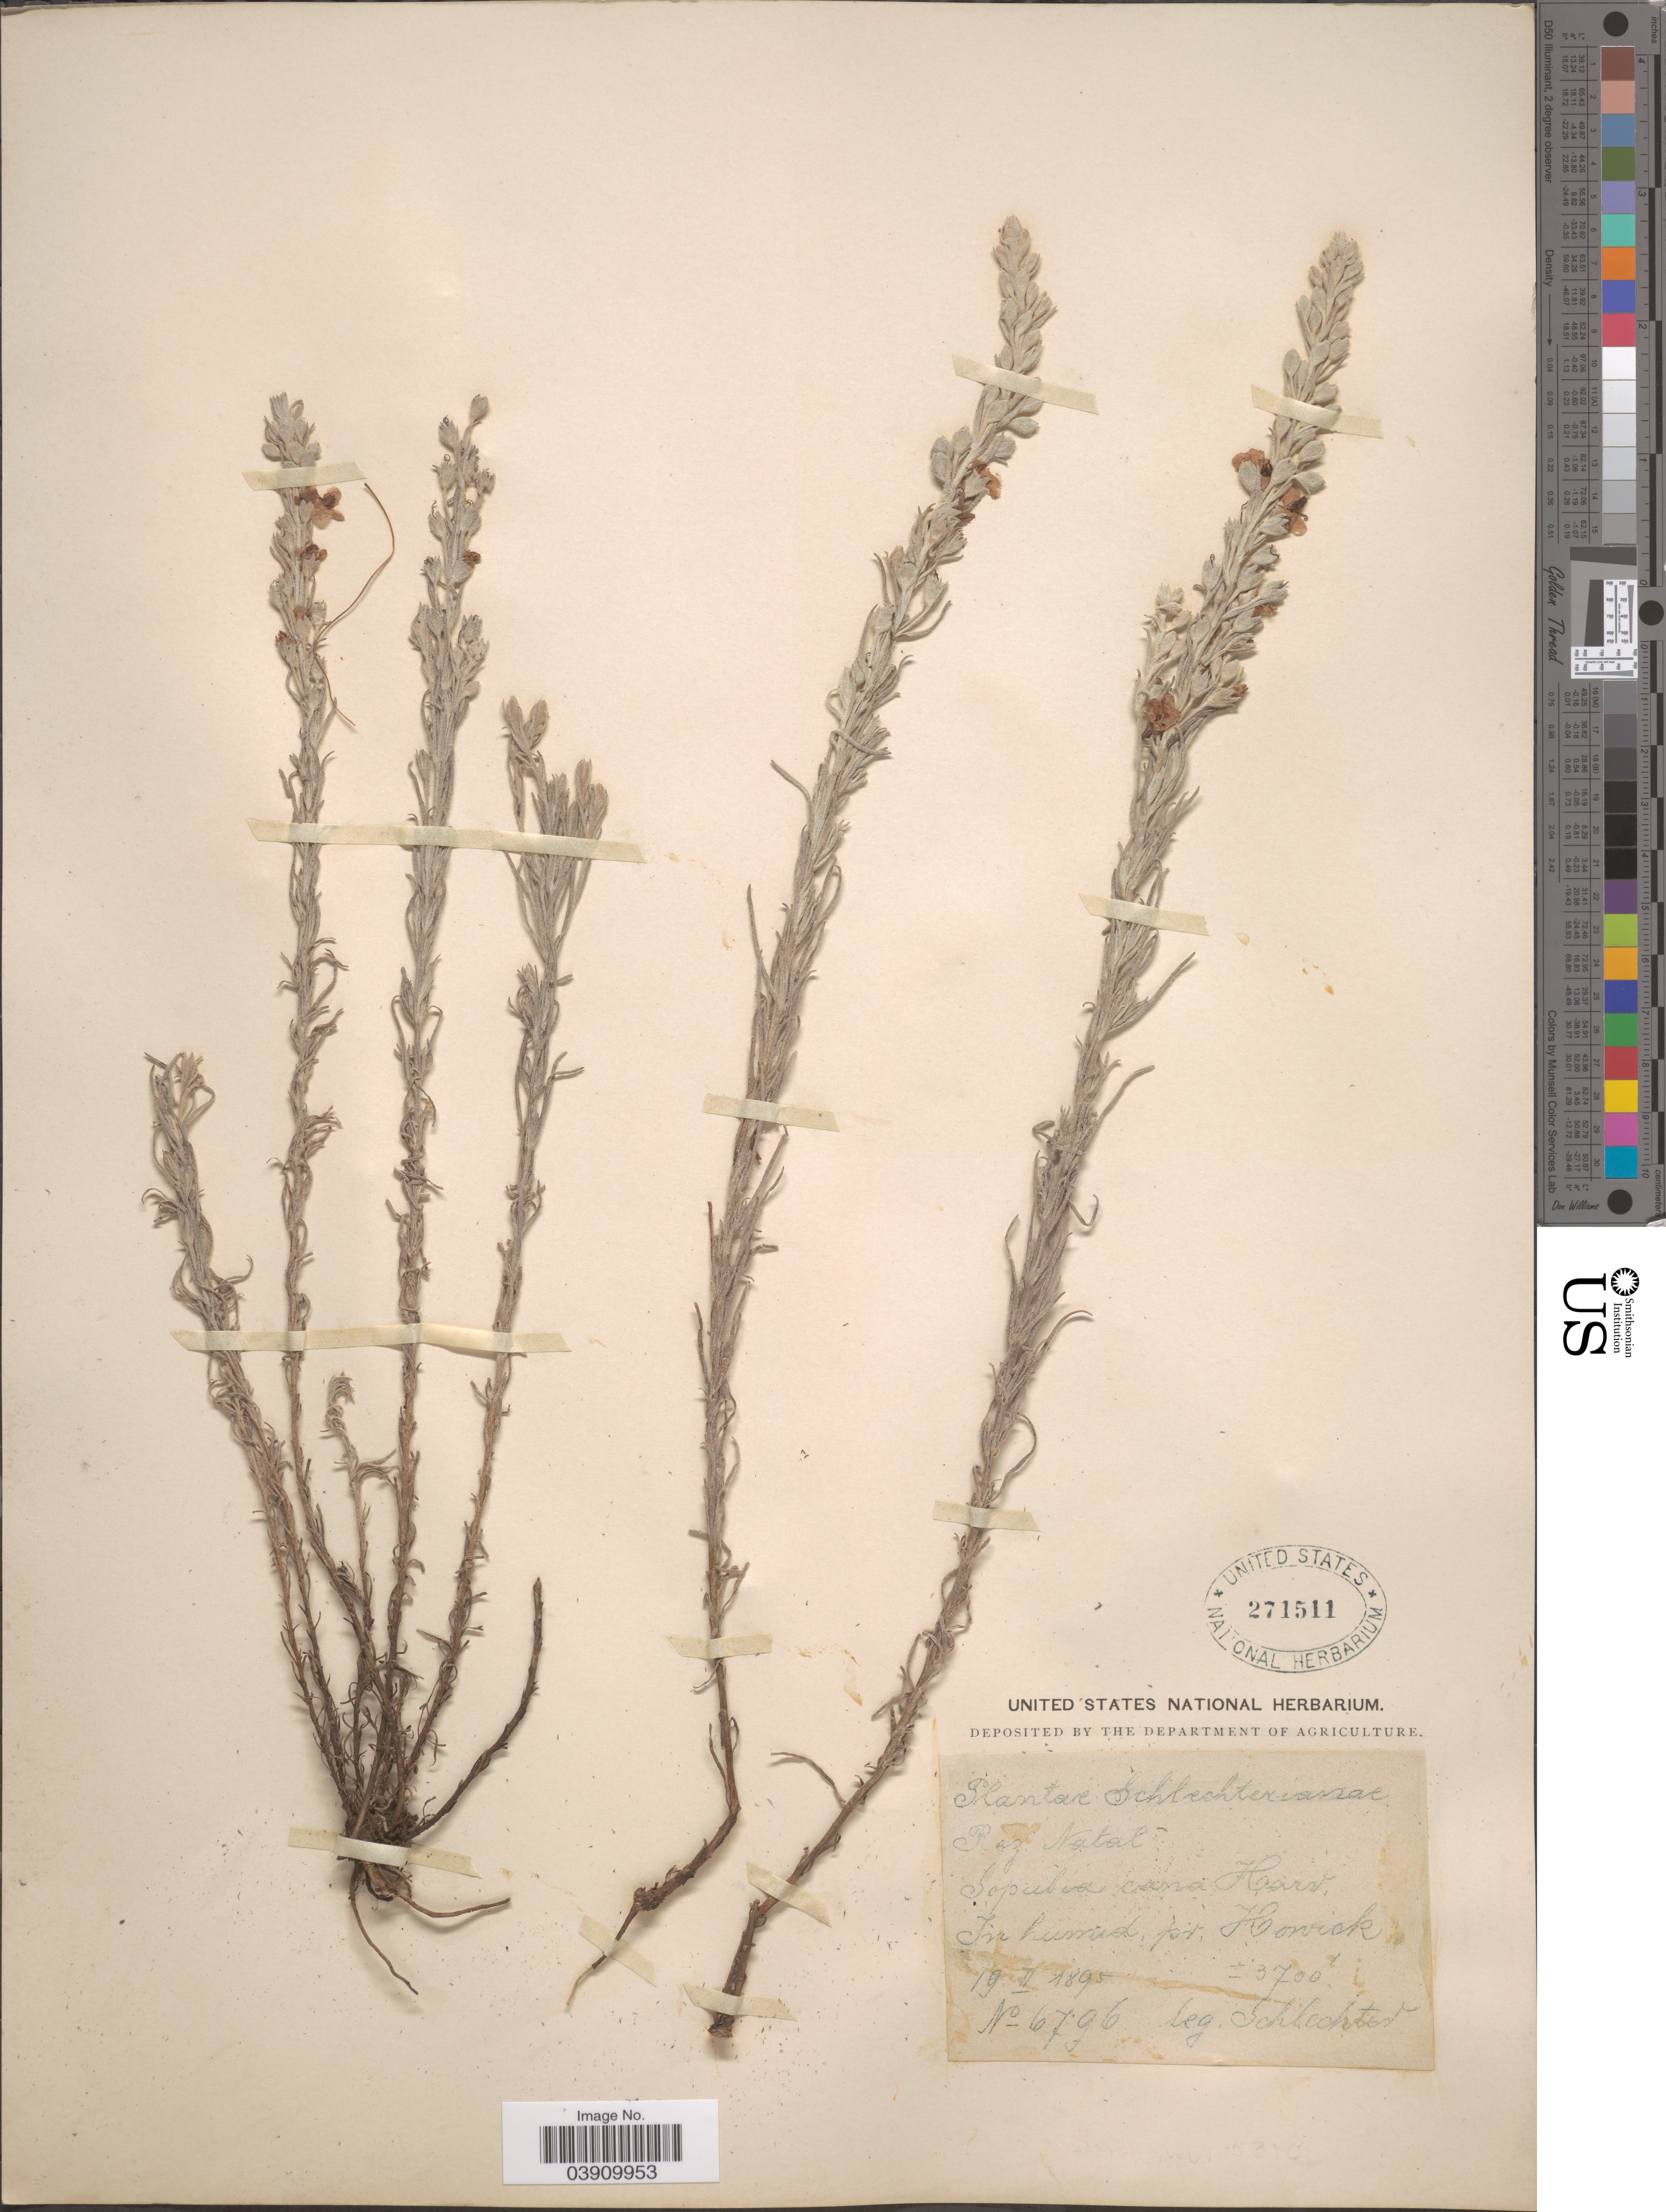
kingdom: Plantae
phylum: Tracheophyta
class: Magnoliopsida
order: Lamiales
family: Orobanchaceae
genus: Sopubia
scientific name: Sopubia cana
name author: Harv.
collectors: Schlechter, --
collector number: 6796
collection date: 1895-02-19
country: South Africa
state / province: KwaZulu-Natal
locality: Reg. Natal. In humid, pr. Honrick.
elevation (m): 1128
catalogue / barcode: US 271511